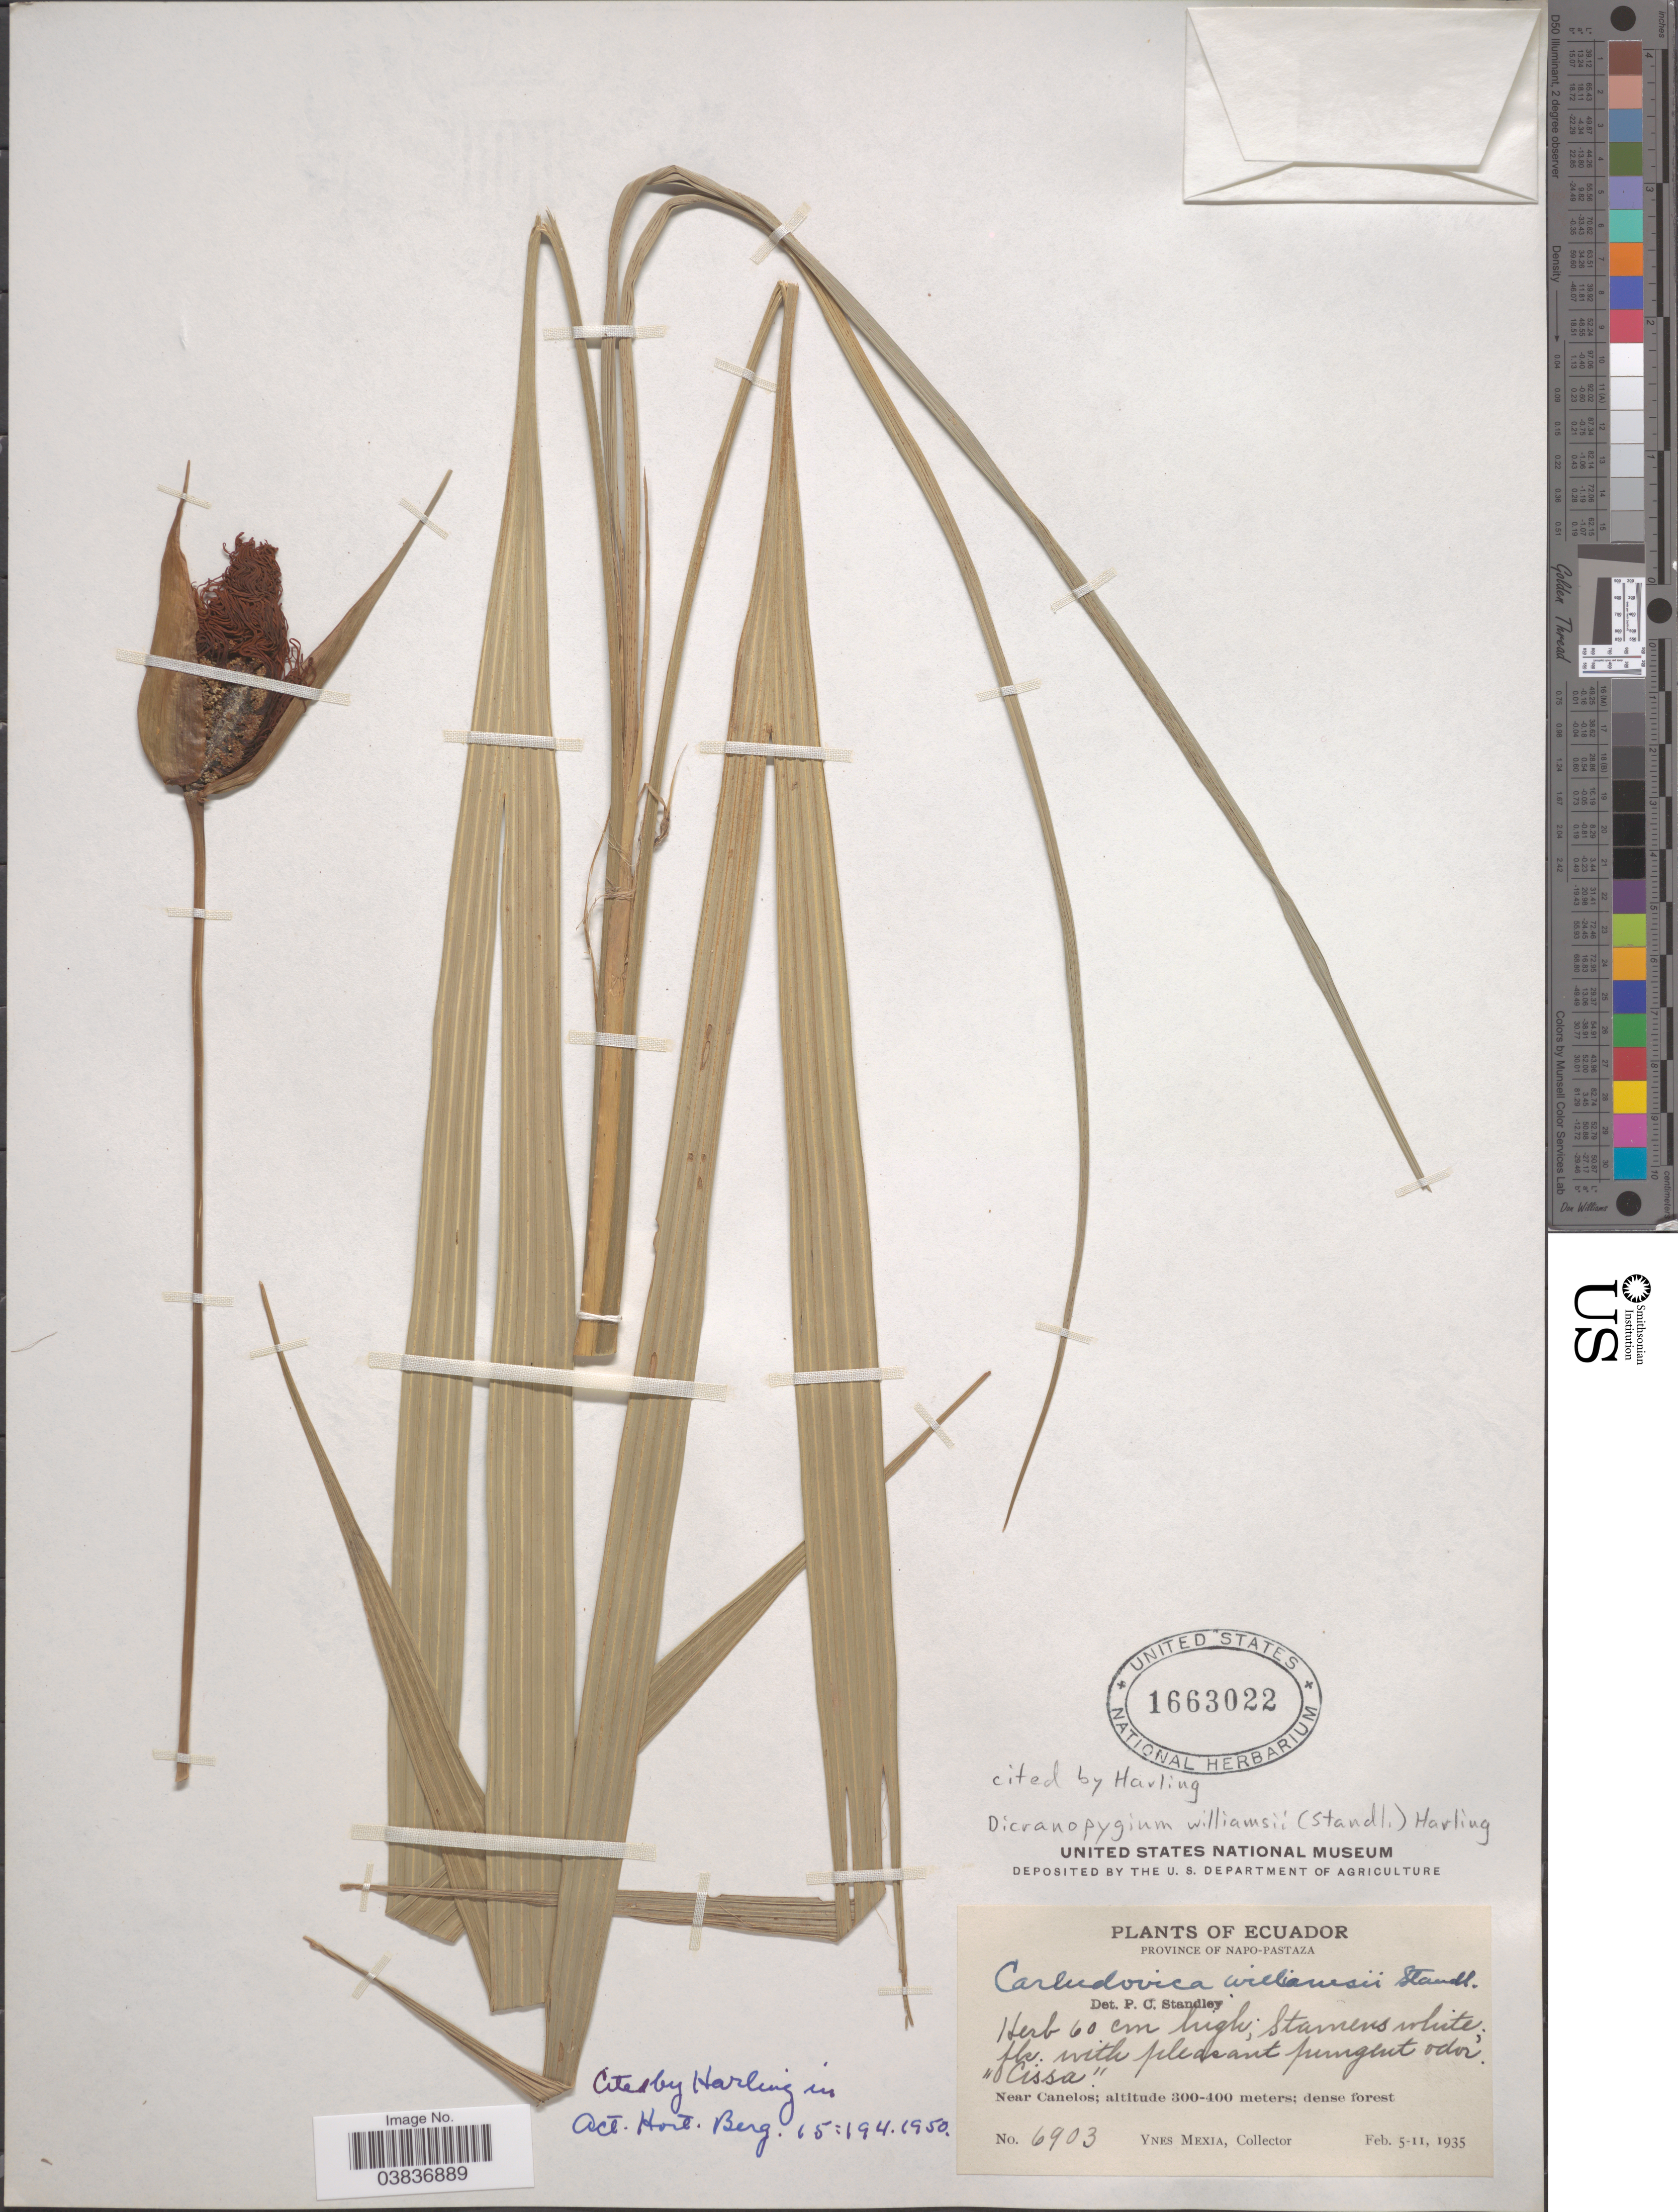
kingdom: Plantae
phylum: Tracheophyta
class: Liliopsida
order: Pandanales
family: Cyclanthaceae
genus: Dicranopygium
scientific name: Dicranopygium williamsii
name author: (Standl.) Harling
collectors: Y. Mexia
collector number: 6903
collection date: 1935-02-05/1935-02-11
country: Ecuador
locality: Province of Napo-Pastaza. Near Canelos.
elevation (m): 300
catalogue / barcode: US 1663022